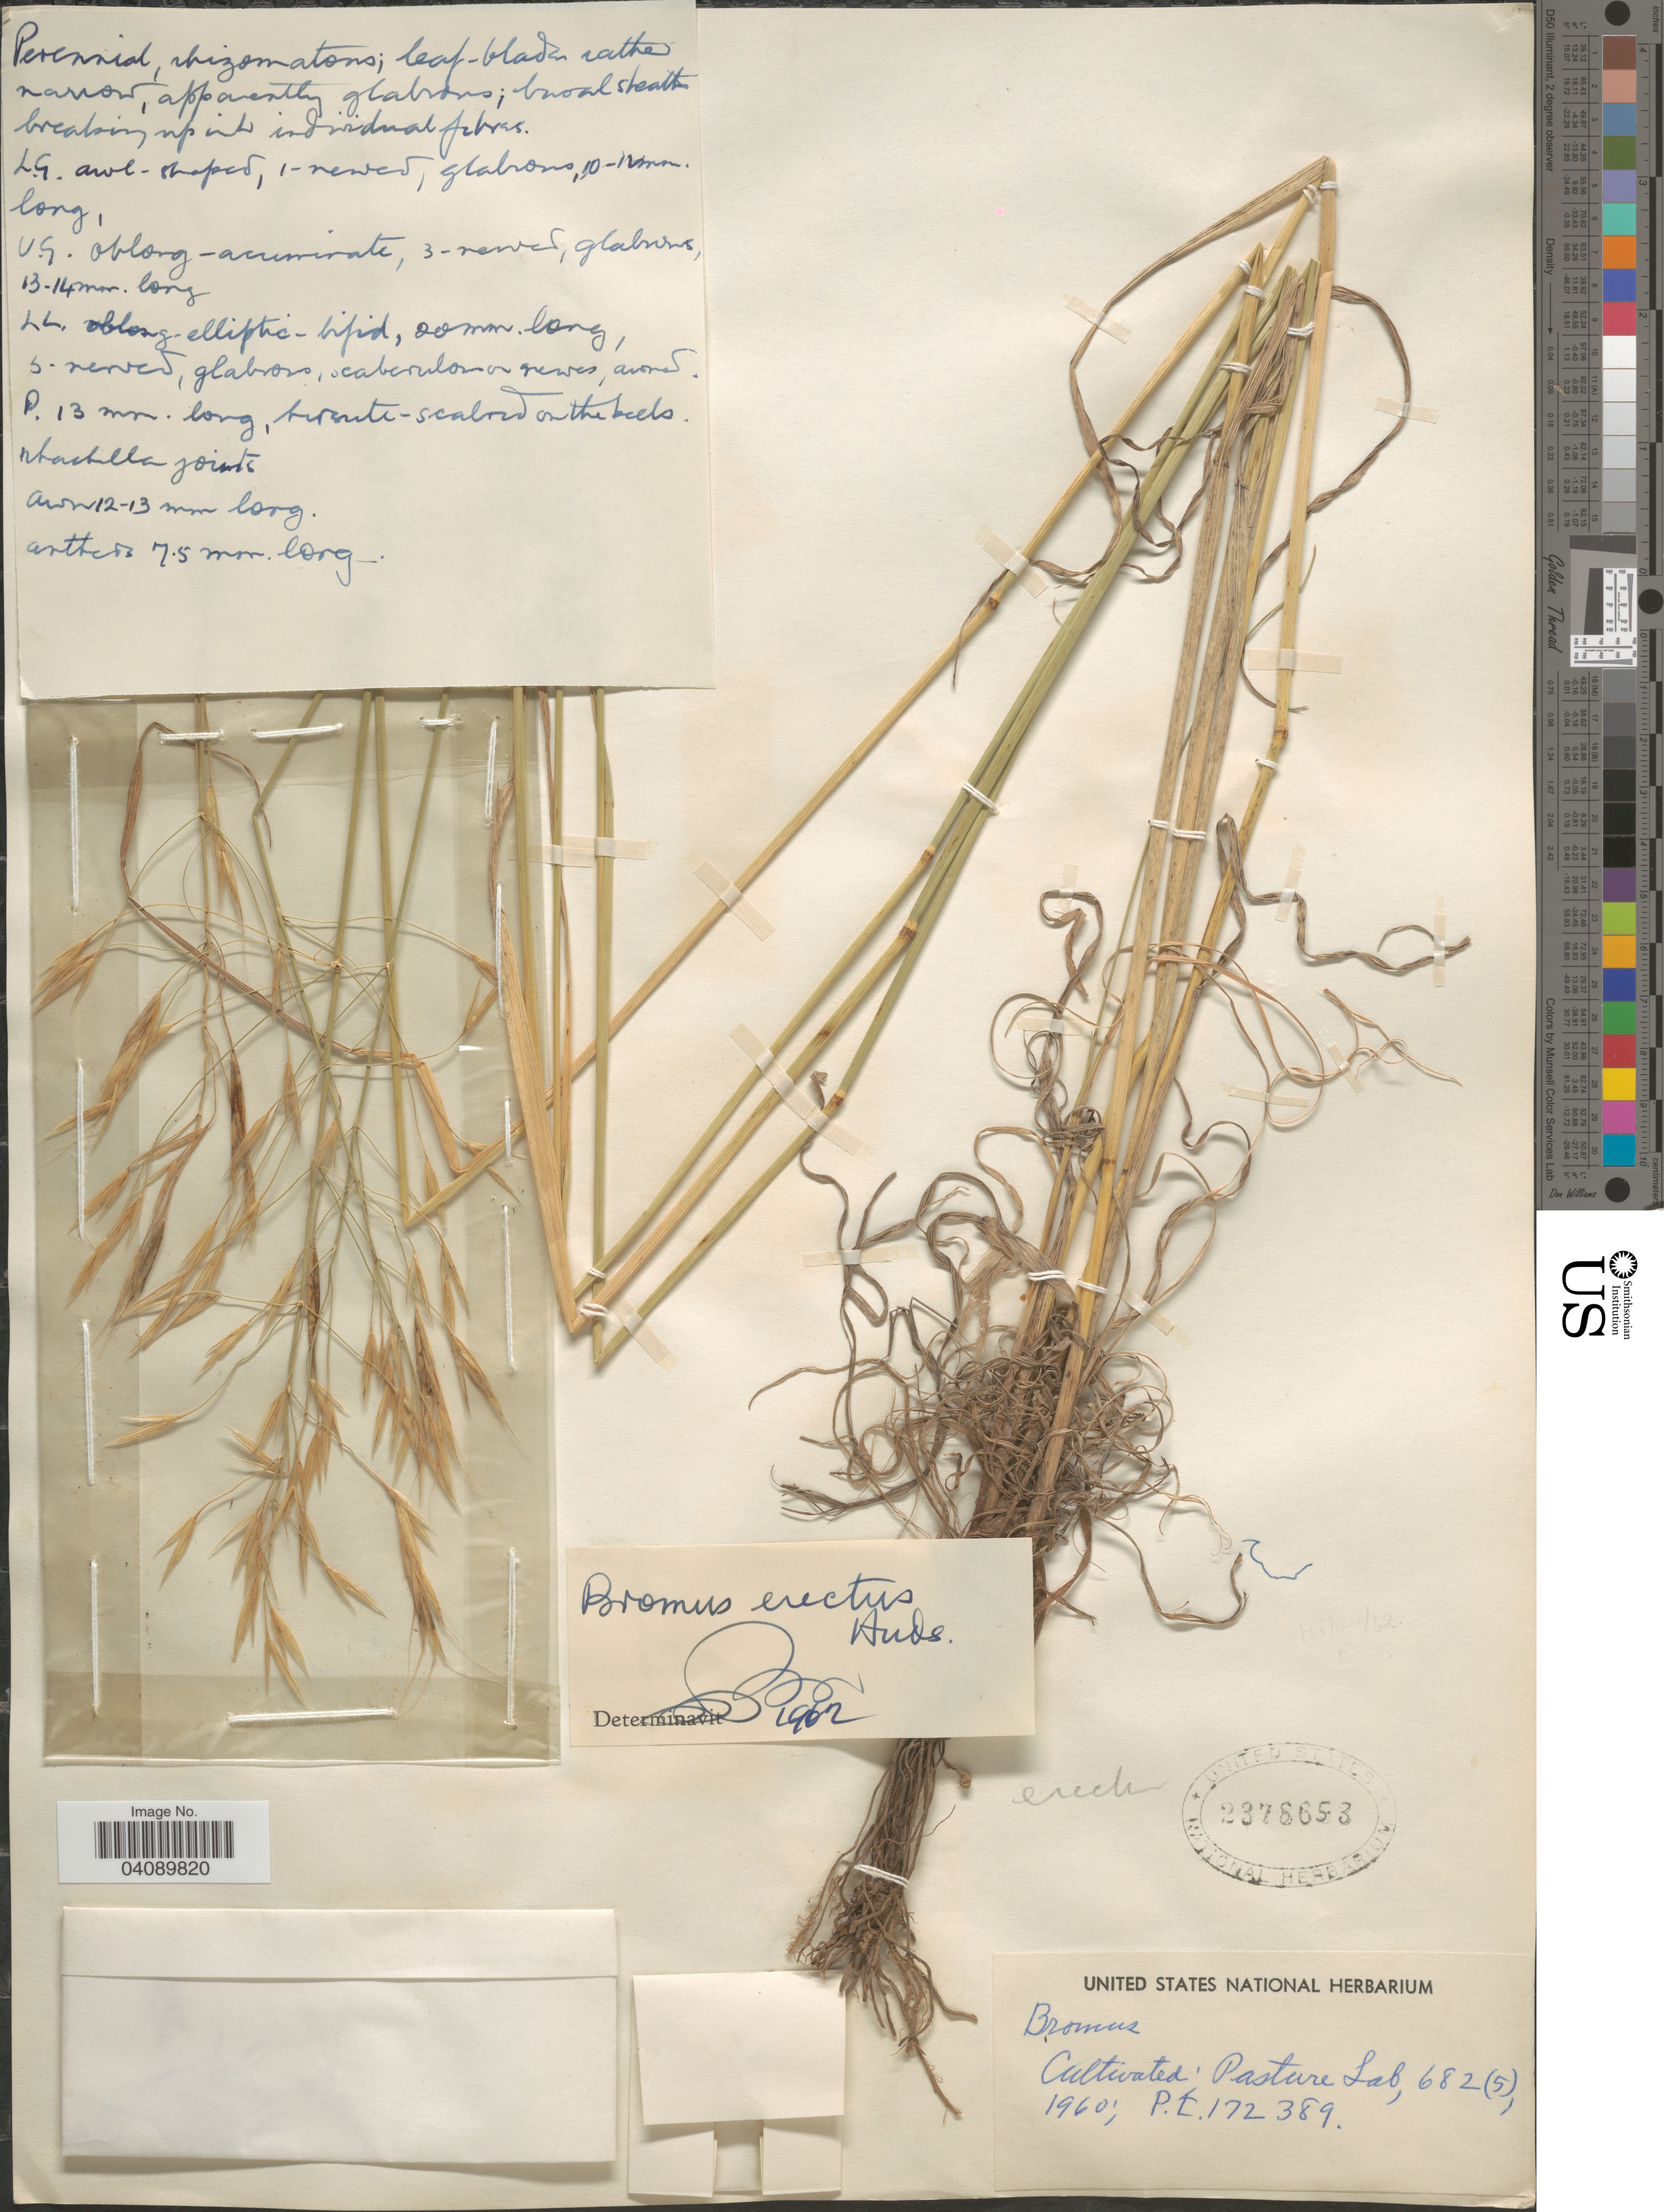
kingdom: Plantae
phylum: Tracheophyta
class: Liliopsida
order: Poales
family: Poaceae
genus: Bromus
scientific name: Bromus erectus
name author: Huds.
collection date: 1960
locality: Pasture Lab.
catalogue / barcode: US 2378653